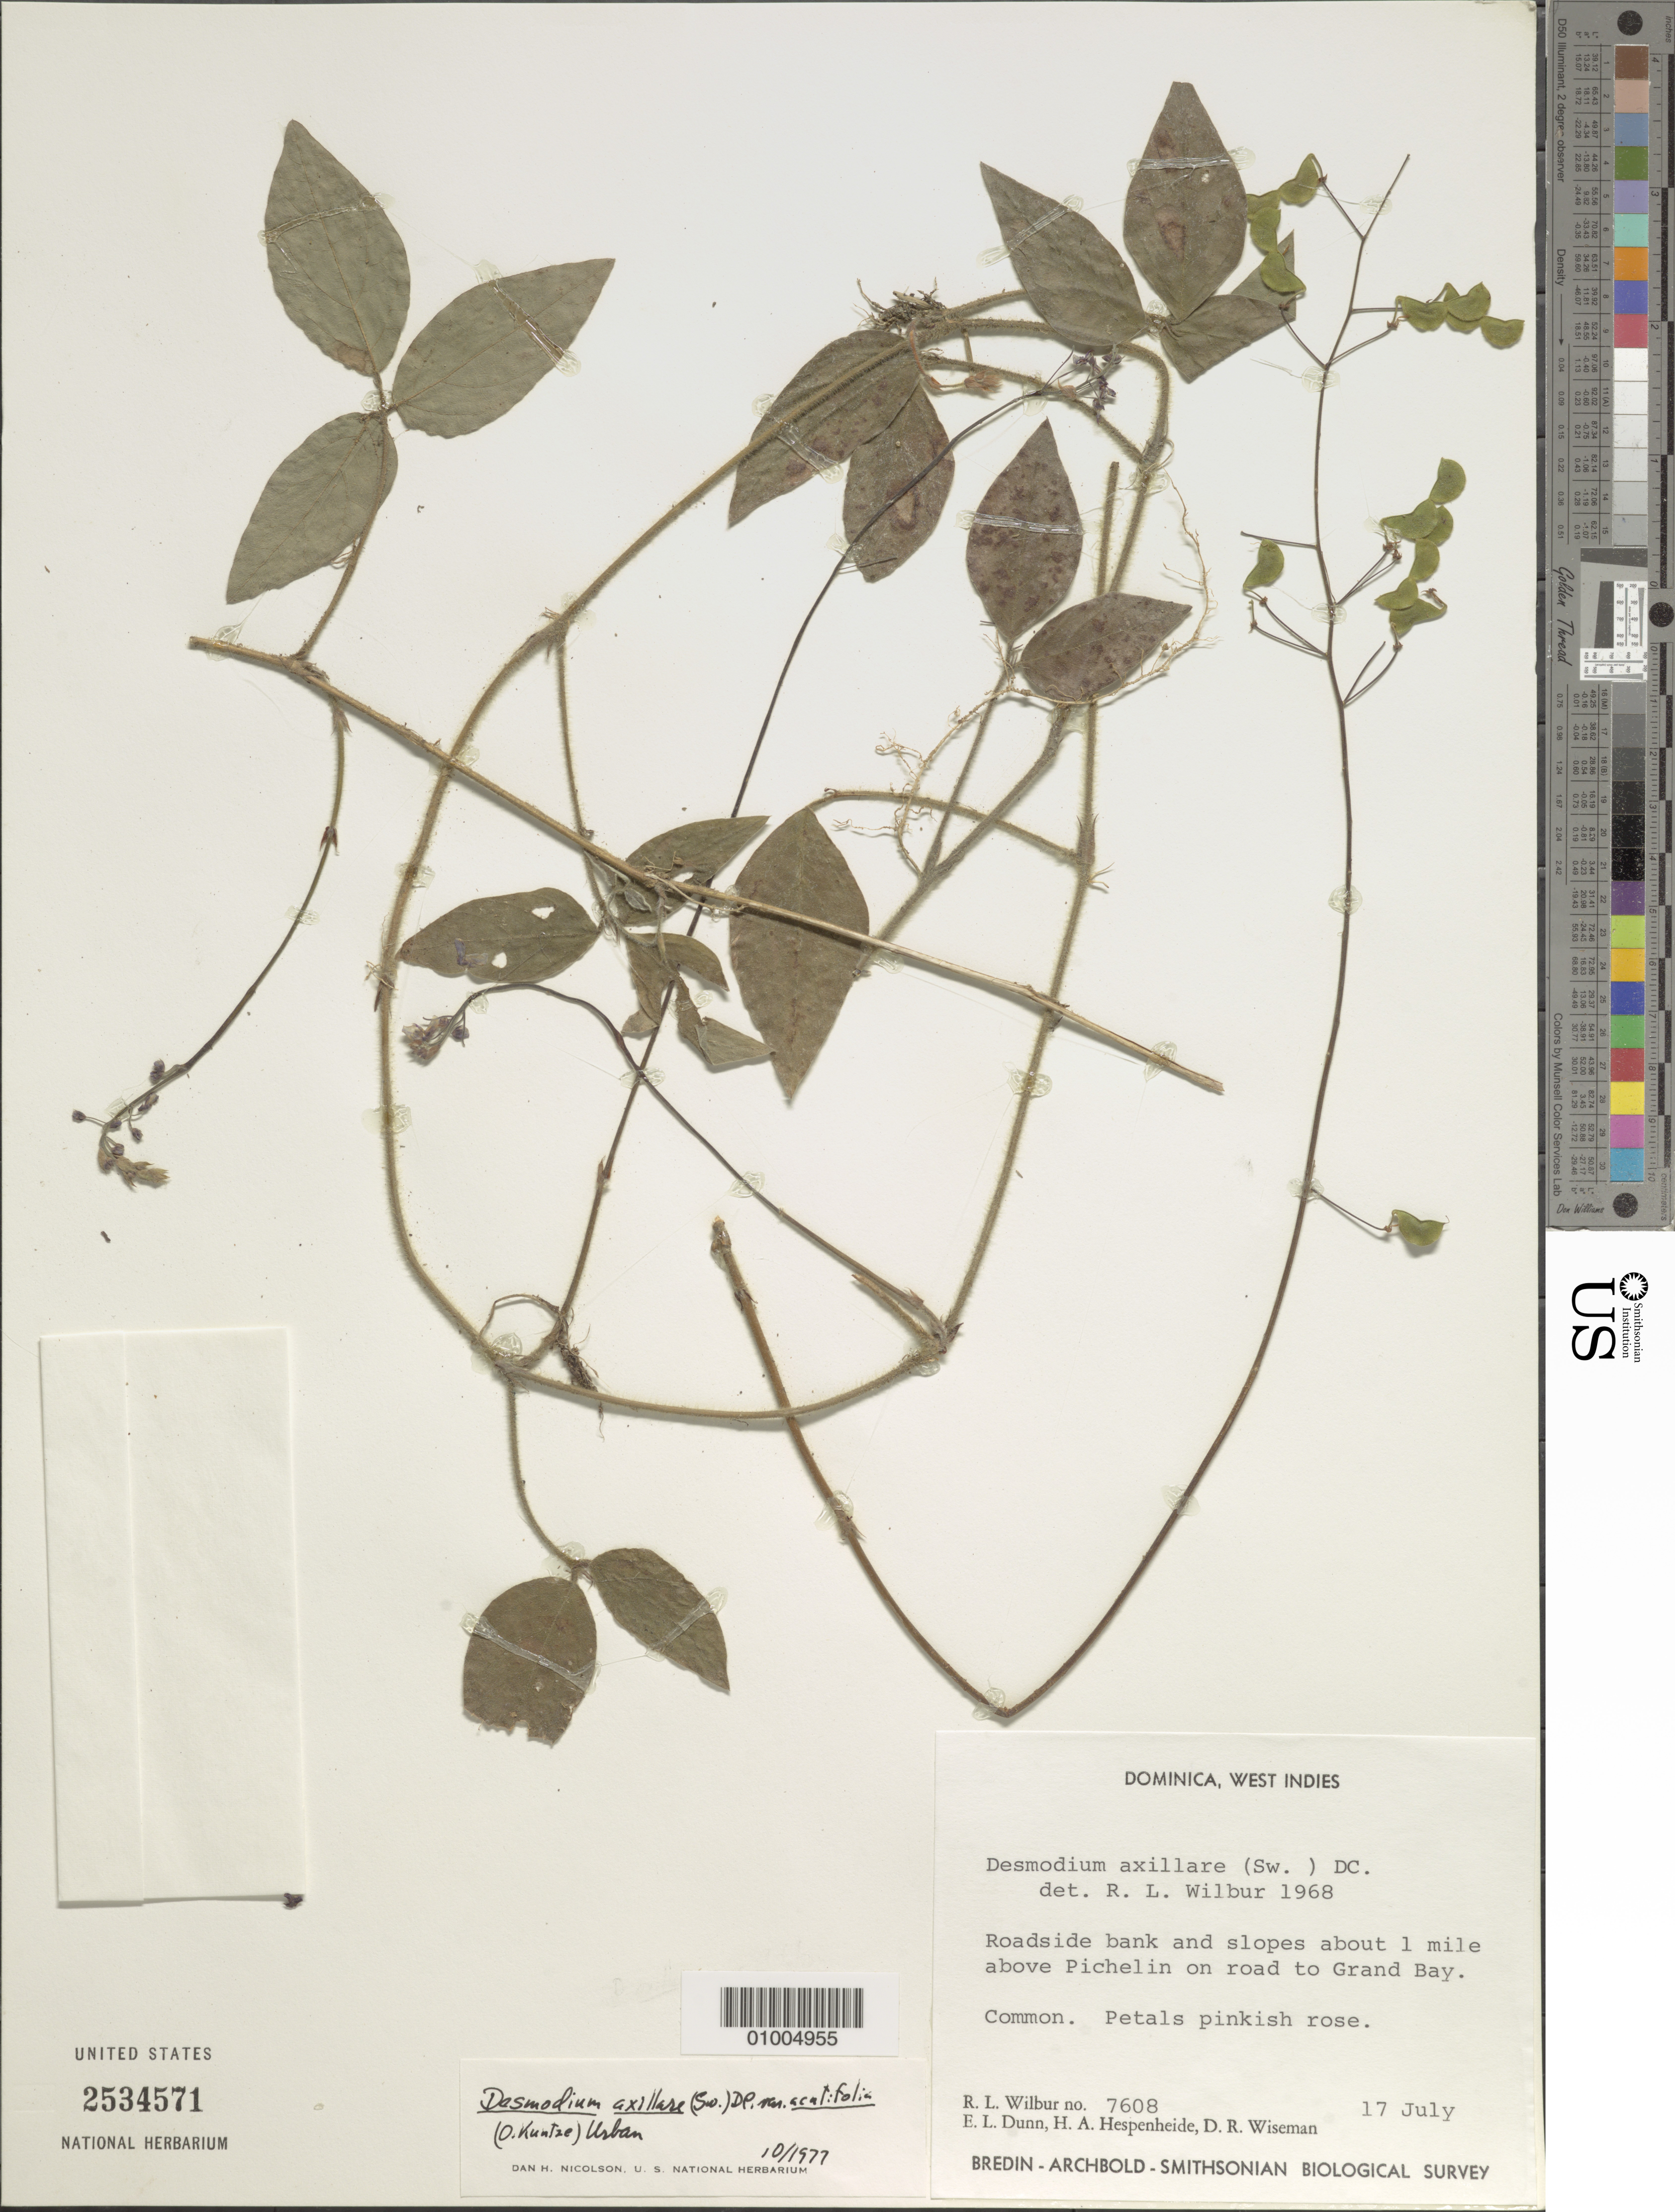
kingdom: Plantae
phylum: Tracheophyta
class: Magnoliopsida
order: Fabales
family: Fabaceae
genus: Desmodium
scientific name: Desmodium axillare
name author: (Sw.) DC.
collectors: R. L. Wilbur, E. Dunn, E. Hespenheide & D. R. Wiseman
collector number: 7608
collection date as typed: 17 Jul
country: Dominica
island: Dominica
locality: Roadside bank and slopes about 1 mile above Pichelin on road to Grand Bay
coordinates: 0 N, 0 E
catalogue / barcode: US 2534571